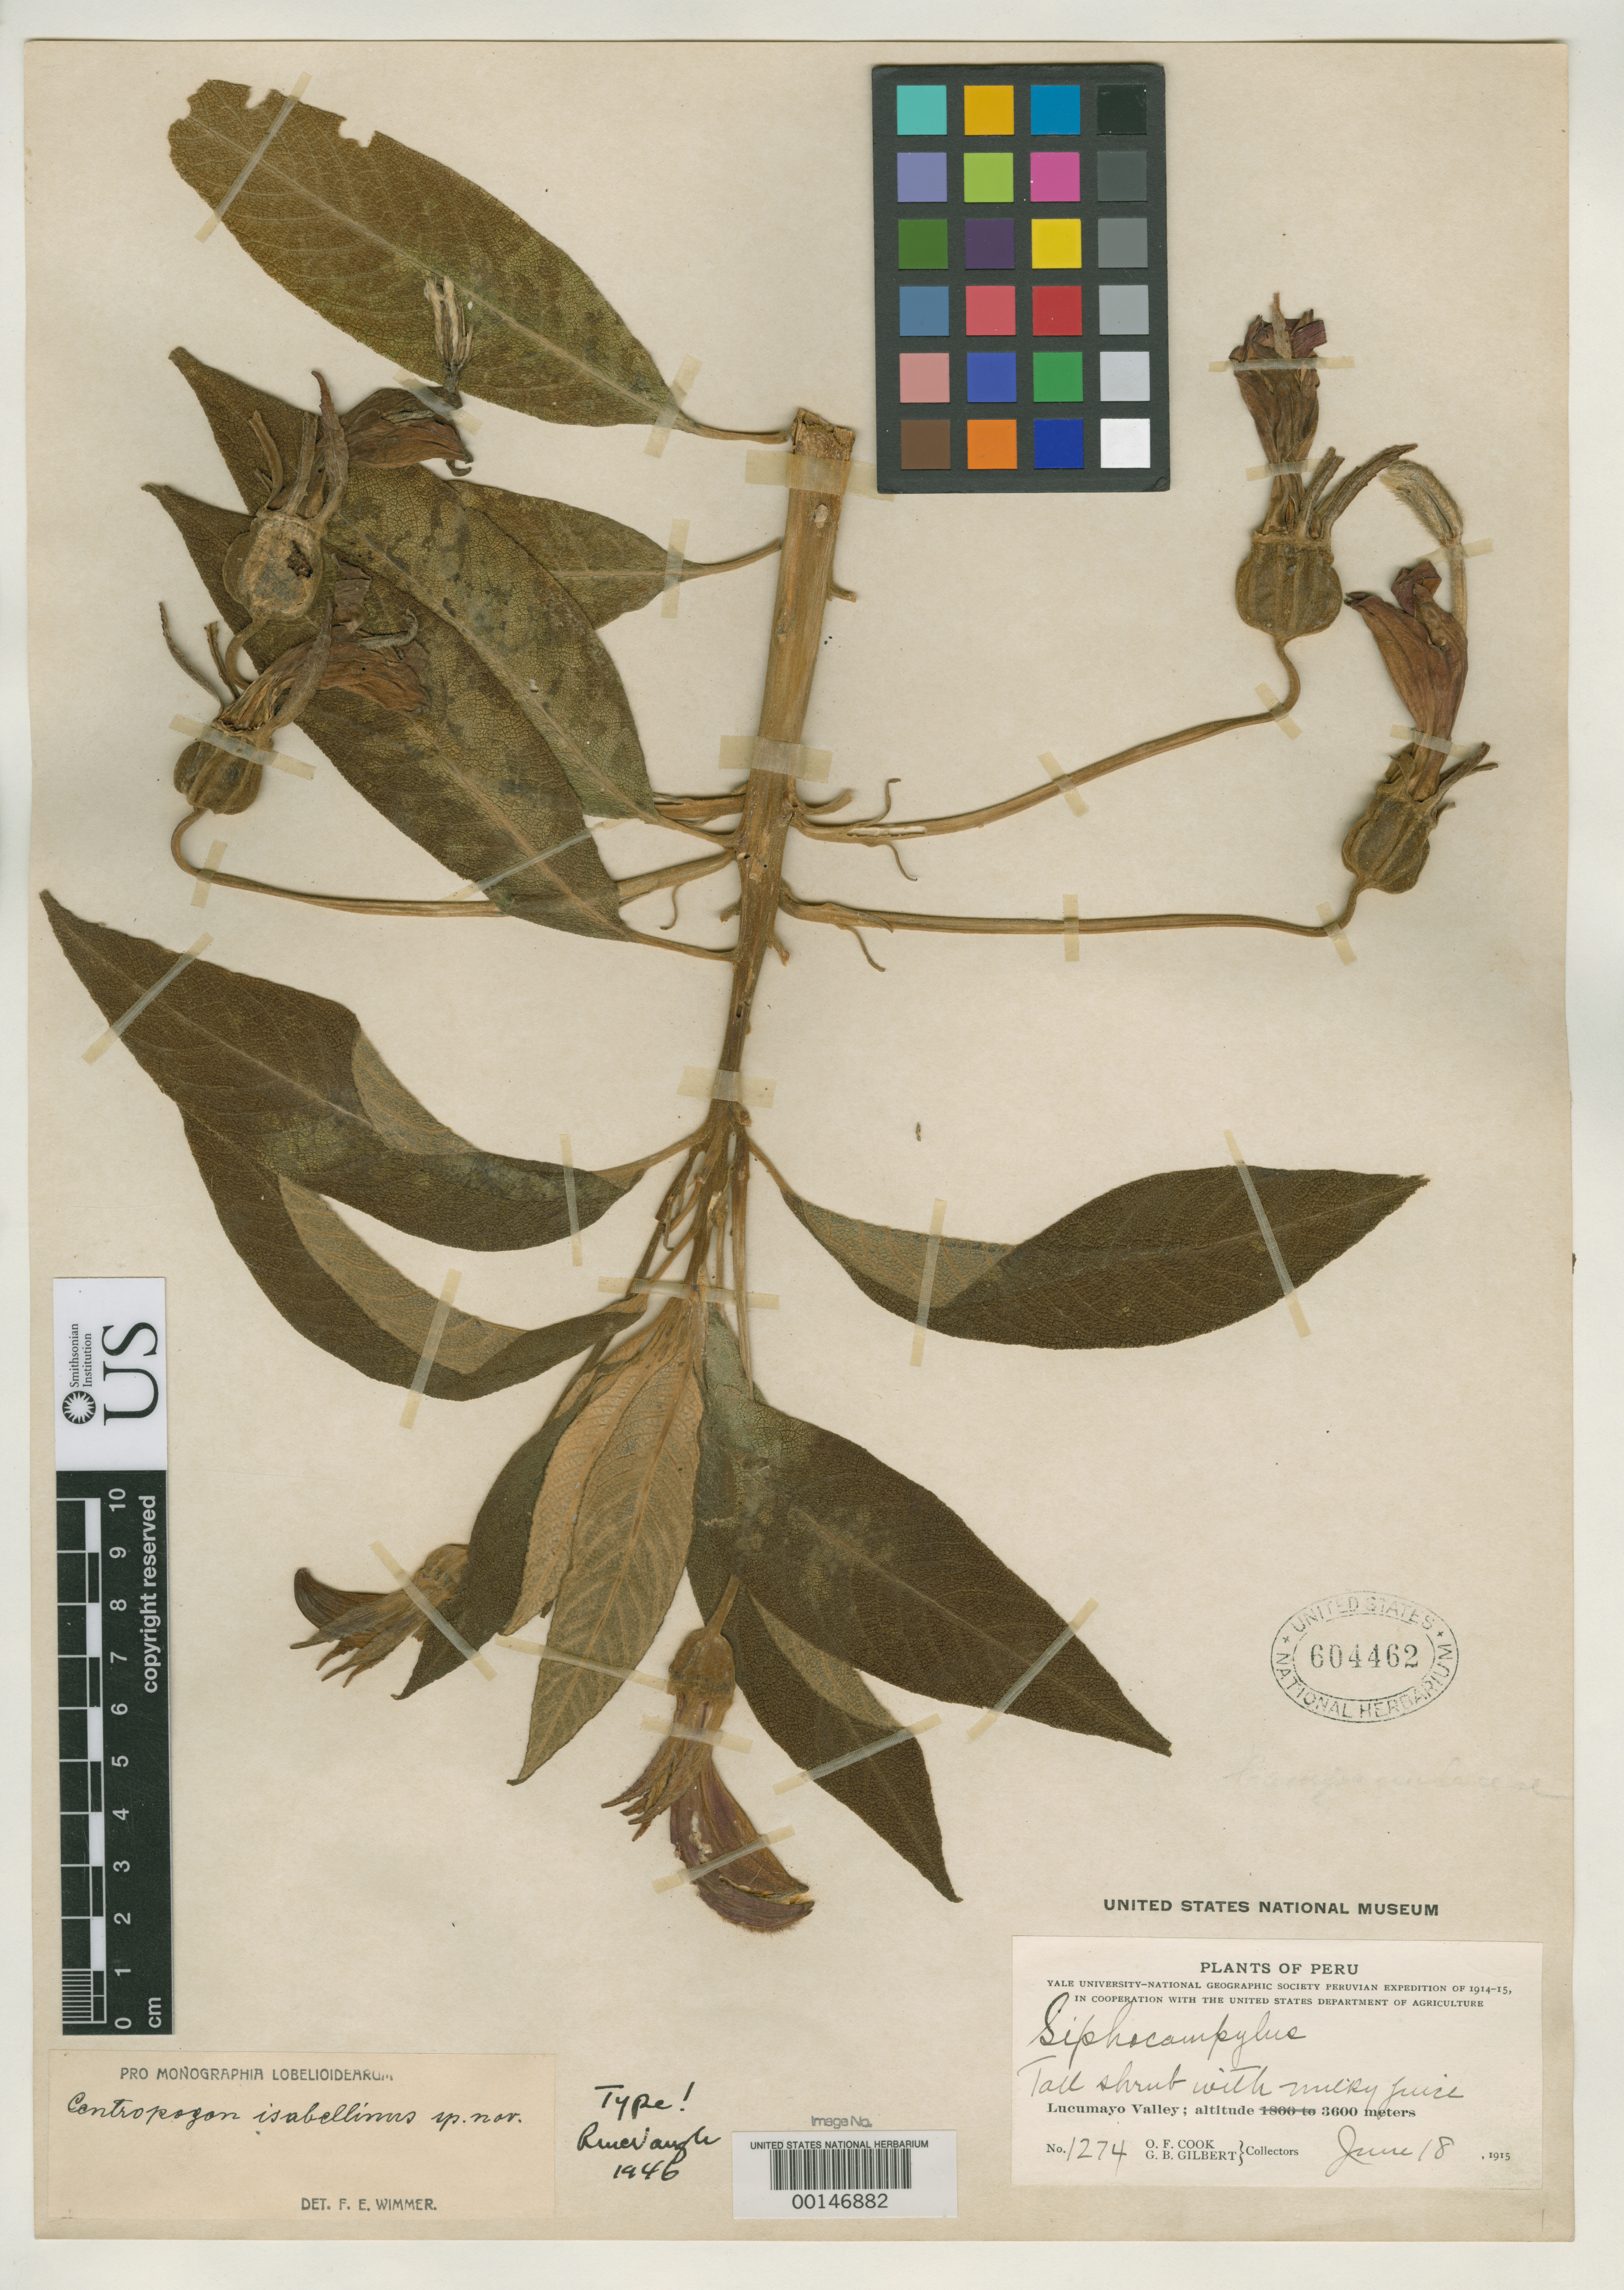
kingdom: Plantae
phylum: Tracheophyta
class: Magnoliopsida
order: Asterales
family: Campanulaceae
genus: Centropogon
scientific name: Centropogon isabellinus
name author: E. Wimm.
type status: Holotype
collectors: O. F. Cook & G. B. Gilbert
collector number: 1274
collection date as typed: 18 Jun 1915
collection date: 1915-06-18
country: Peru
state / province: Cusco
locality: Lucumayo Valley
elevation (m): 3600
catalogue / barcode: US 604462